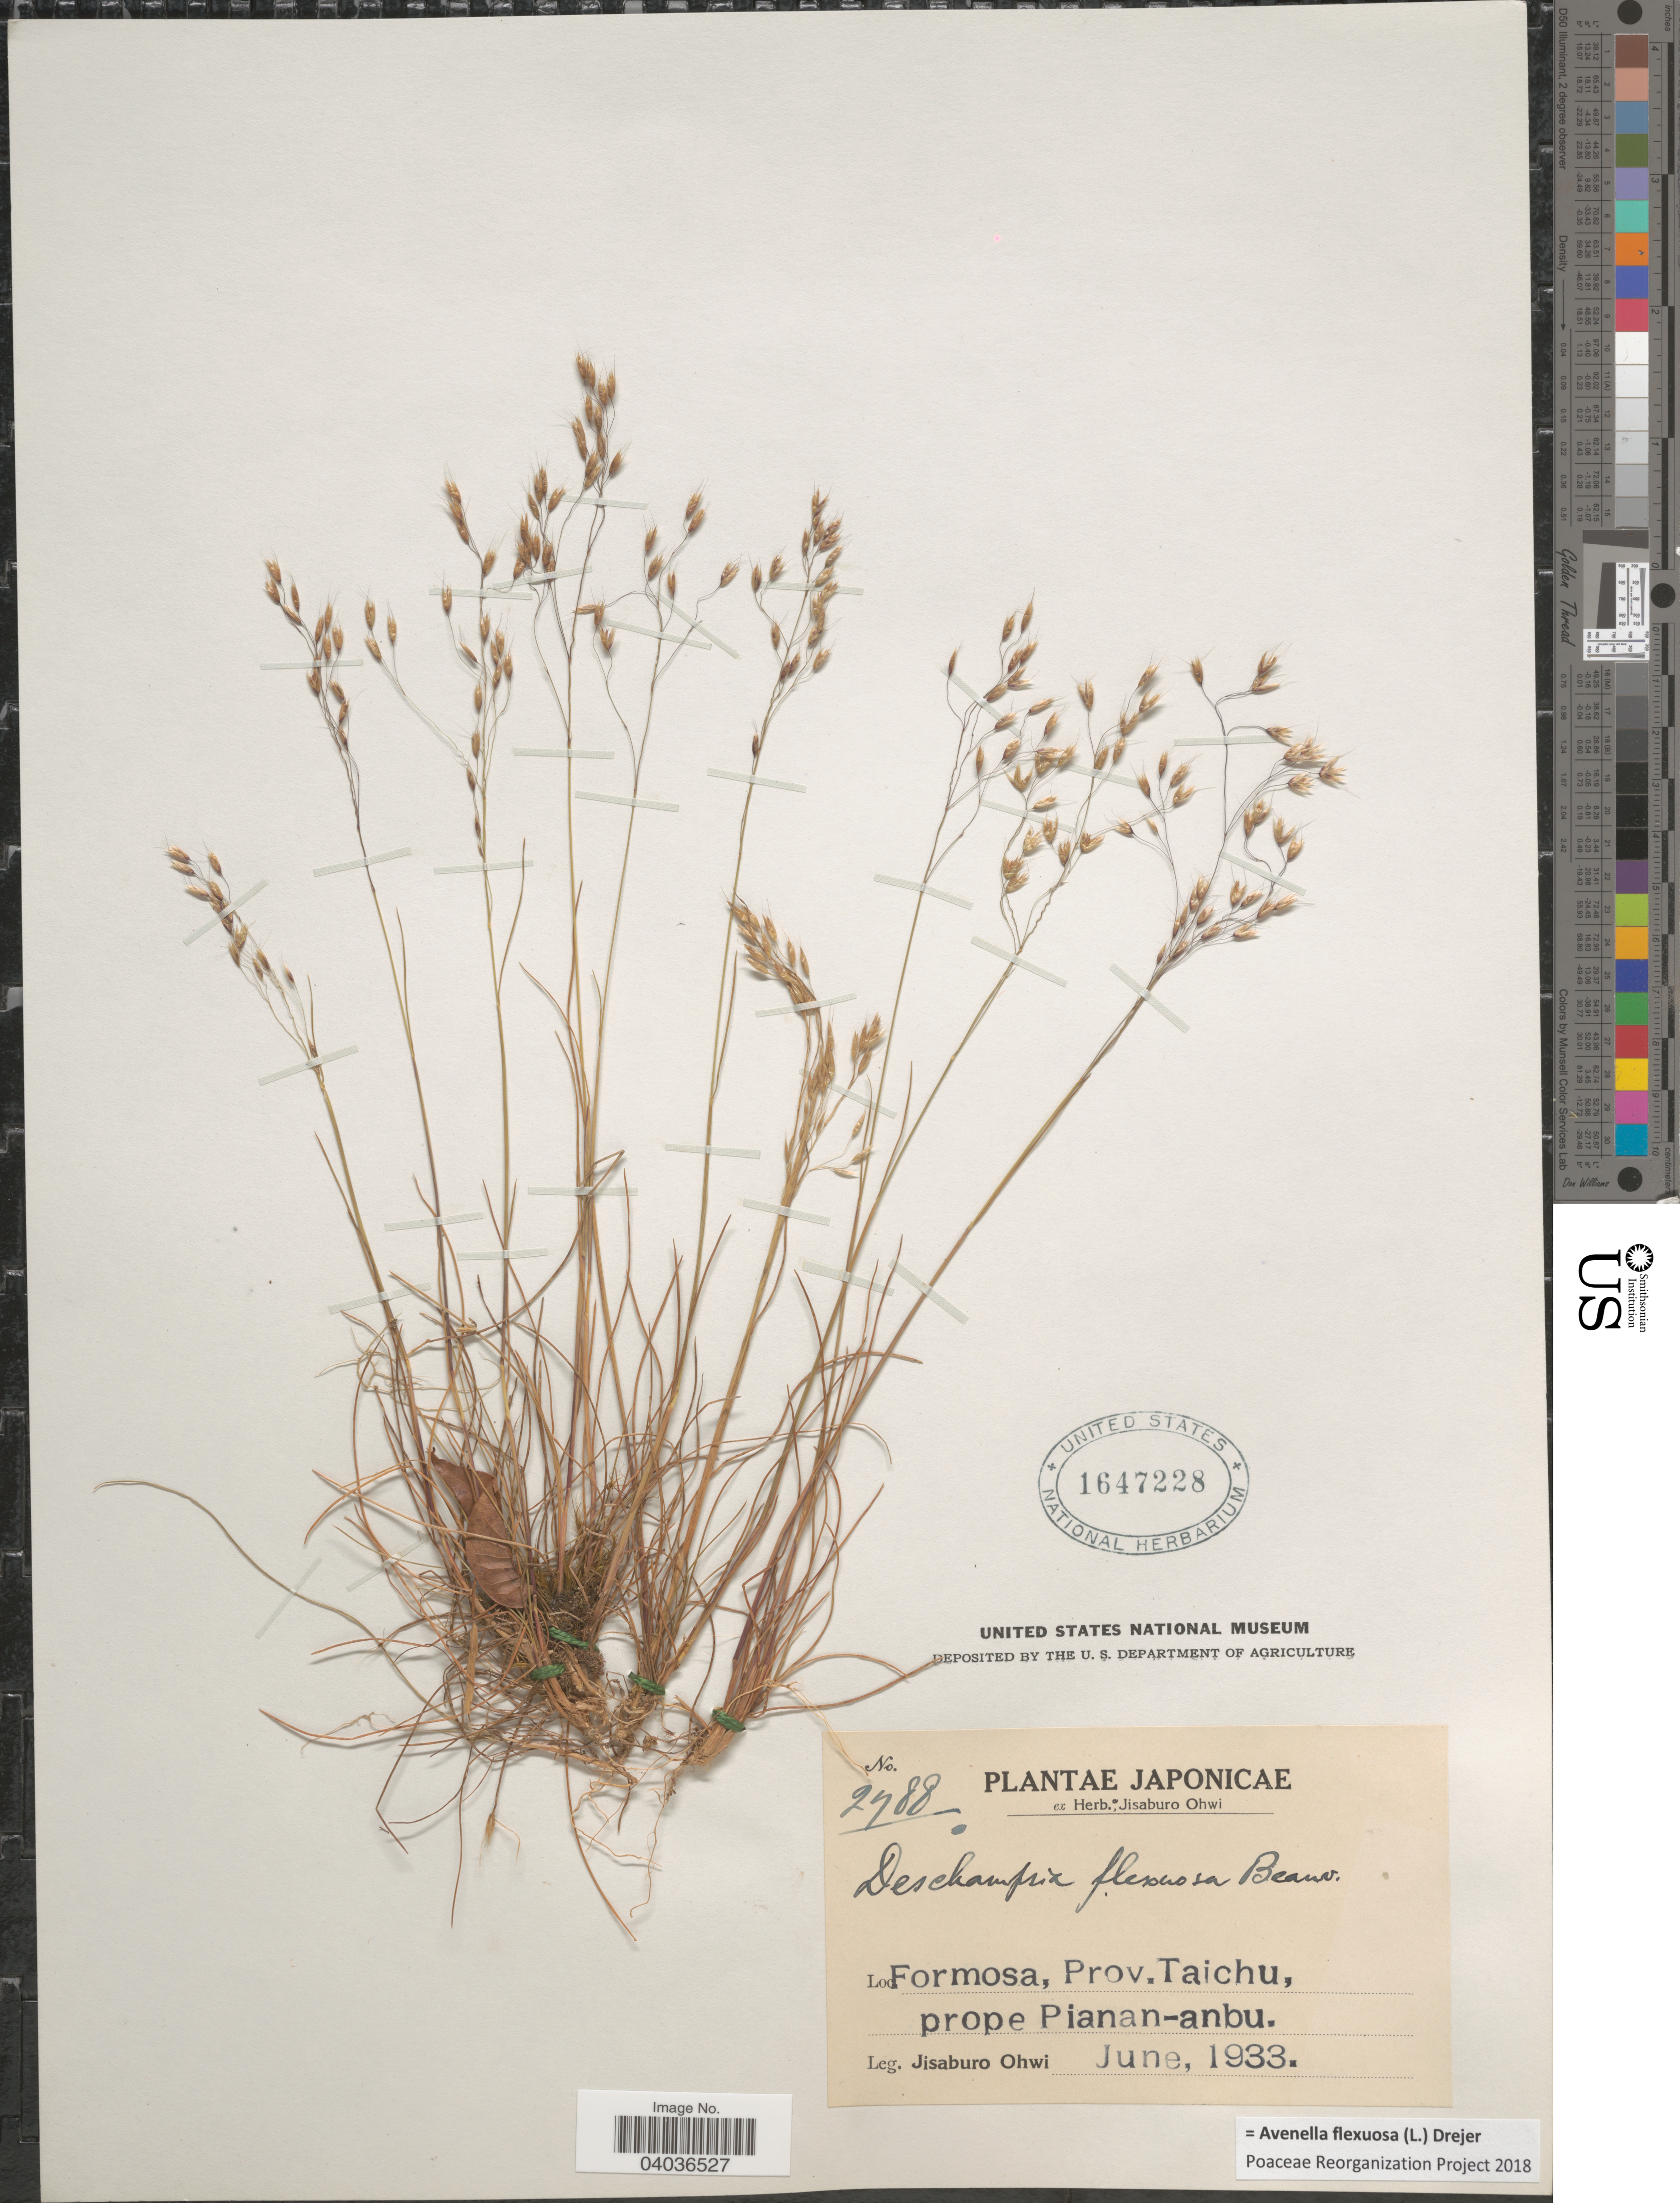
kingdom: Plantae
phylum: Tracheophyta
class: Liliopsida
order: Poales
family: Poaceae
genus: Avenella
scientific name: Avenella flexuosa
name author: (L.) Drejer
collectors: J. Ohwi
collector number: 2788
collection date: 1933-06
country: Taiwan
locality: Formosa, Prov. Taichu, prope Pianan-anbu.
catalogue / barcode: US 1647228